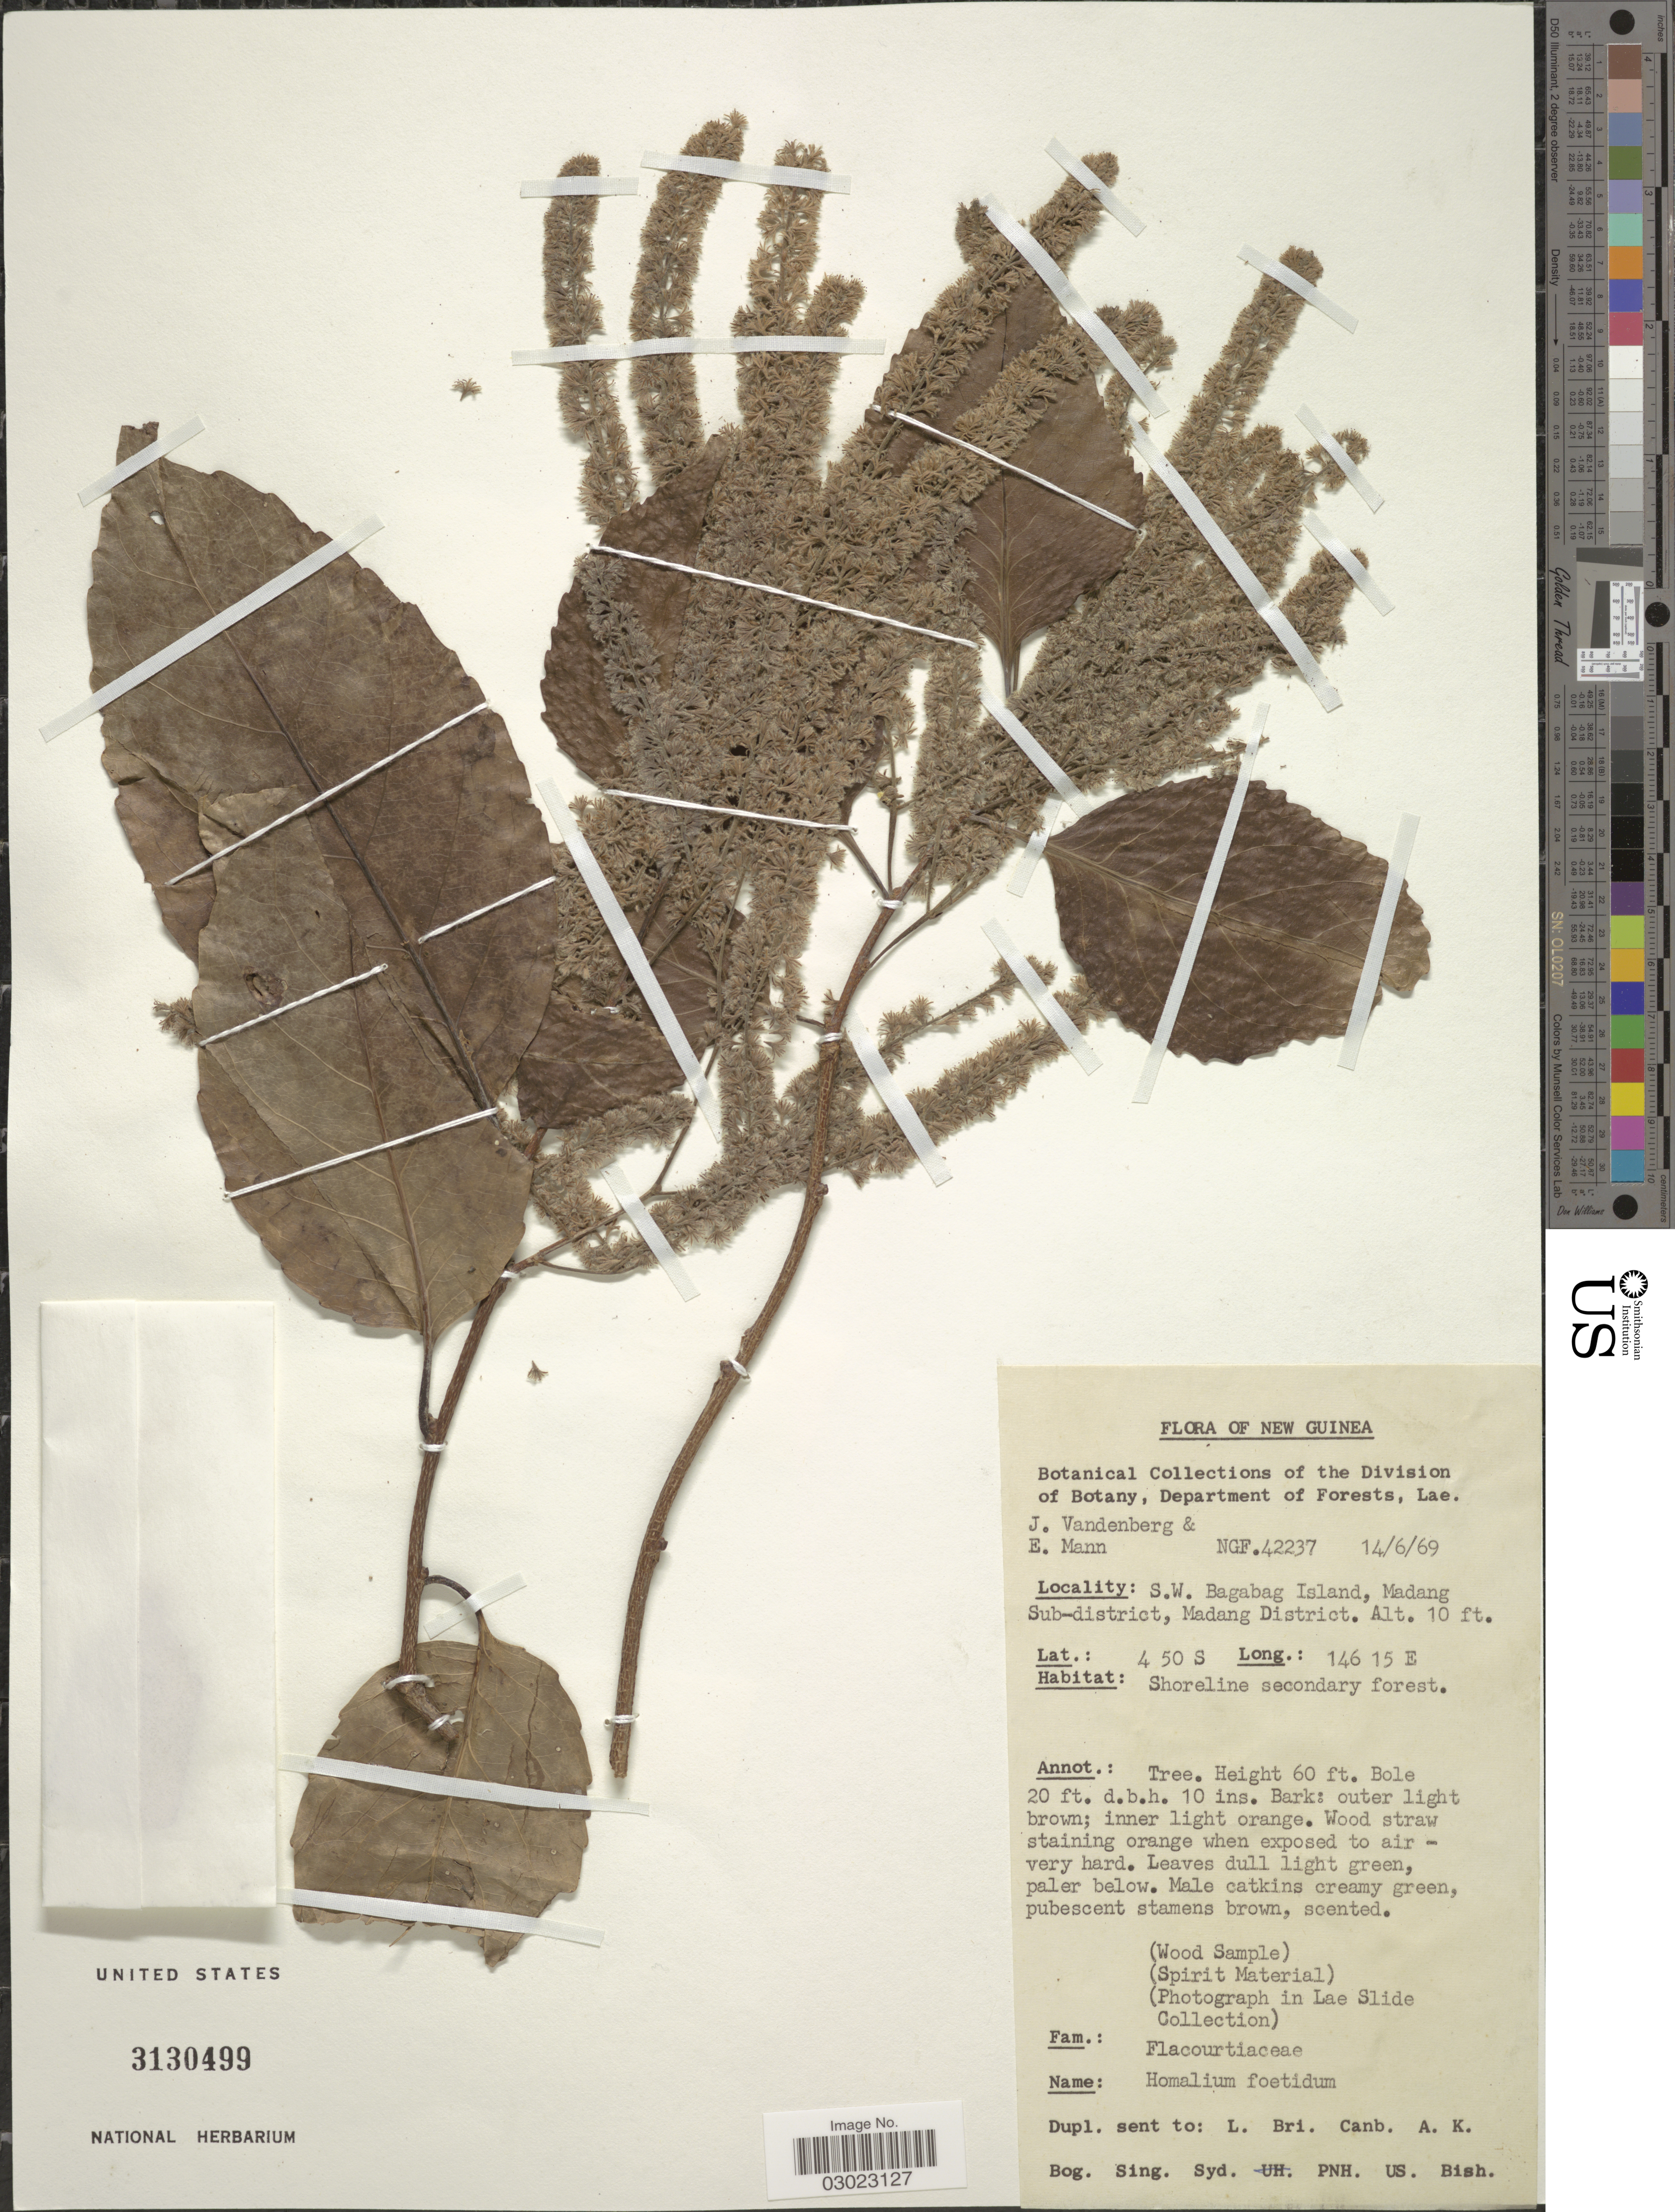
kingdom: Plantae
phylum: Tracheophyta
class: Magnoliopsida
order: Malpighiales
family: Salicaceae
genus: Homalium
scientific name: Homalium foetidum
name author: (Roxb.) Benth.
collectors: J. Vandenberg & E. Mann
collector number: NGF42237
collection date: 1969-06-14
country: Papua New Guinea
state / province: Madang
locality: New Guinea. S.W. Bagabag Island, Madang Sub-district, Madang District.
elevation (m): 3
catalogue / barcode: US 3130499